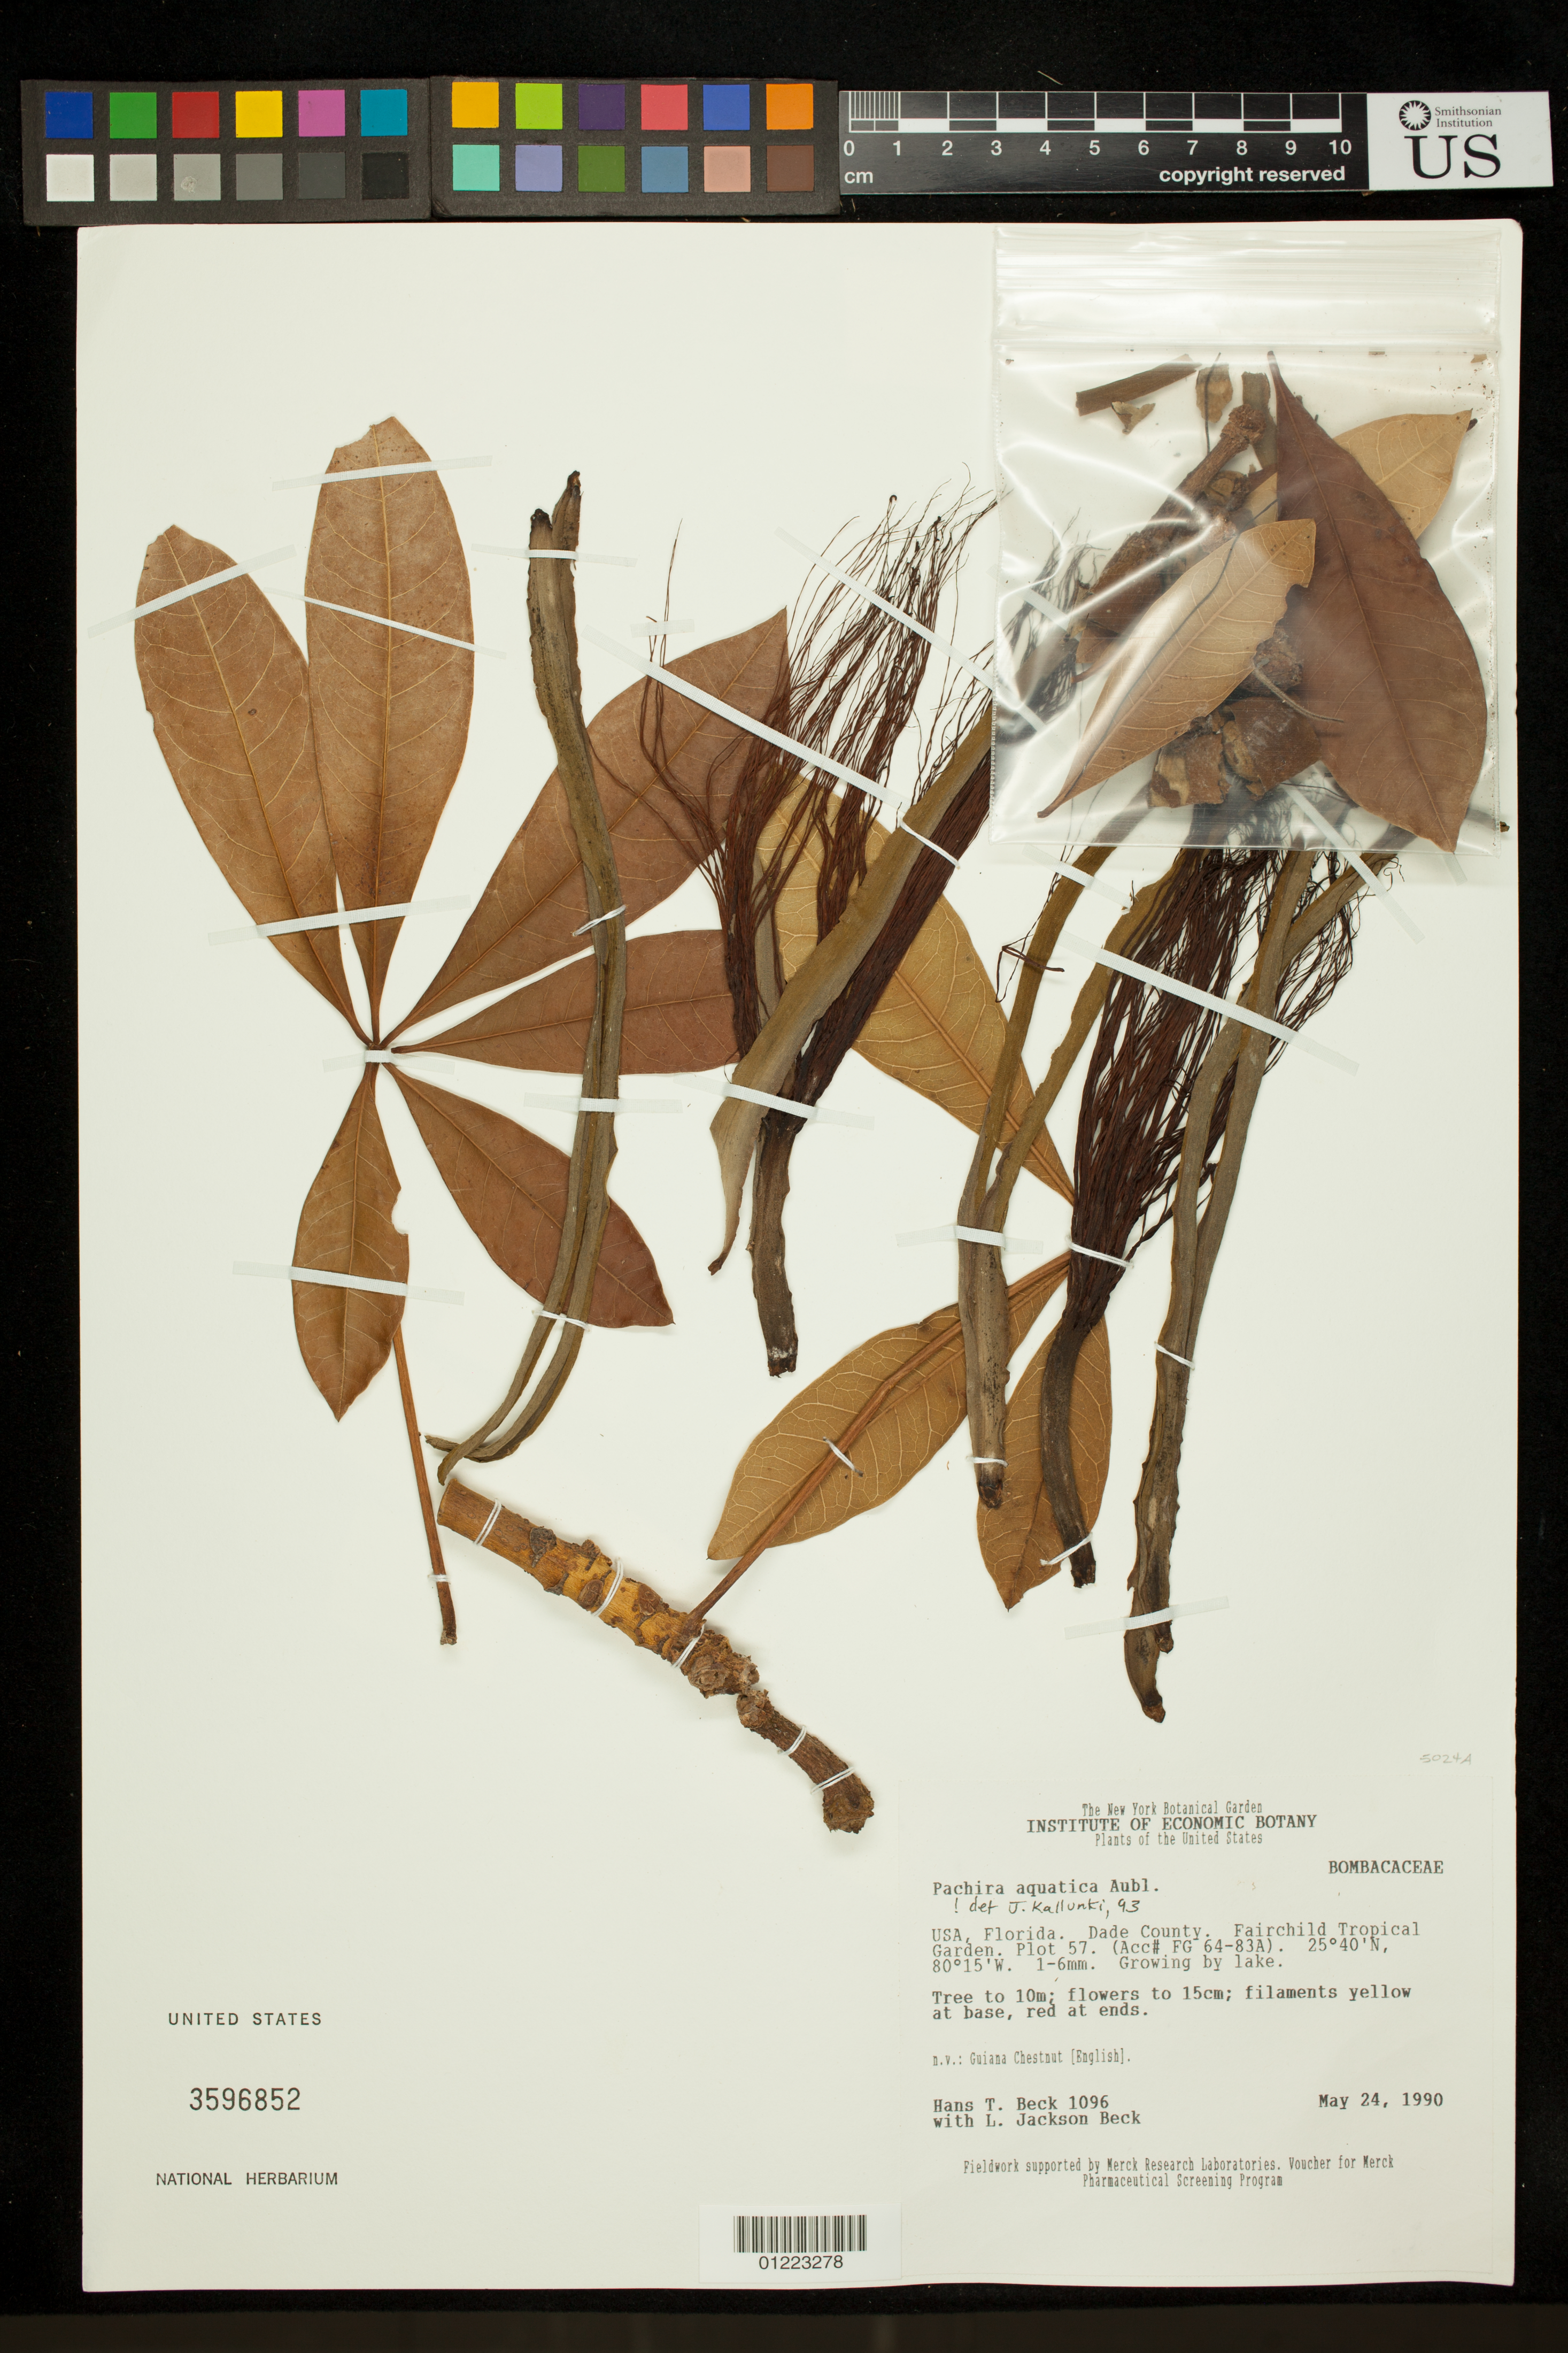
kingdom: Plantae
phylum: Tracheophyta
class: Magnoliopsida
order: Malvales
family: Malvaceae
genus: Pachira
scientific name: Pachira aquatica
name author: Aubl.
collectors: H. T. Beck & L. J. Beck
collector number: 1096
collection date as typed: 5/24/1990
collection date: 1990-05-24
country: United States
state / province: Florida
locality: Dade County. Fairchild Tropical Garden. Plot 57 (Acc# FG 64-83A). Growing by lake.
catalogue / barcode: US 3596852